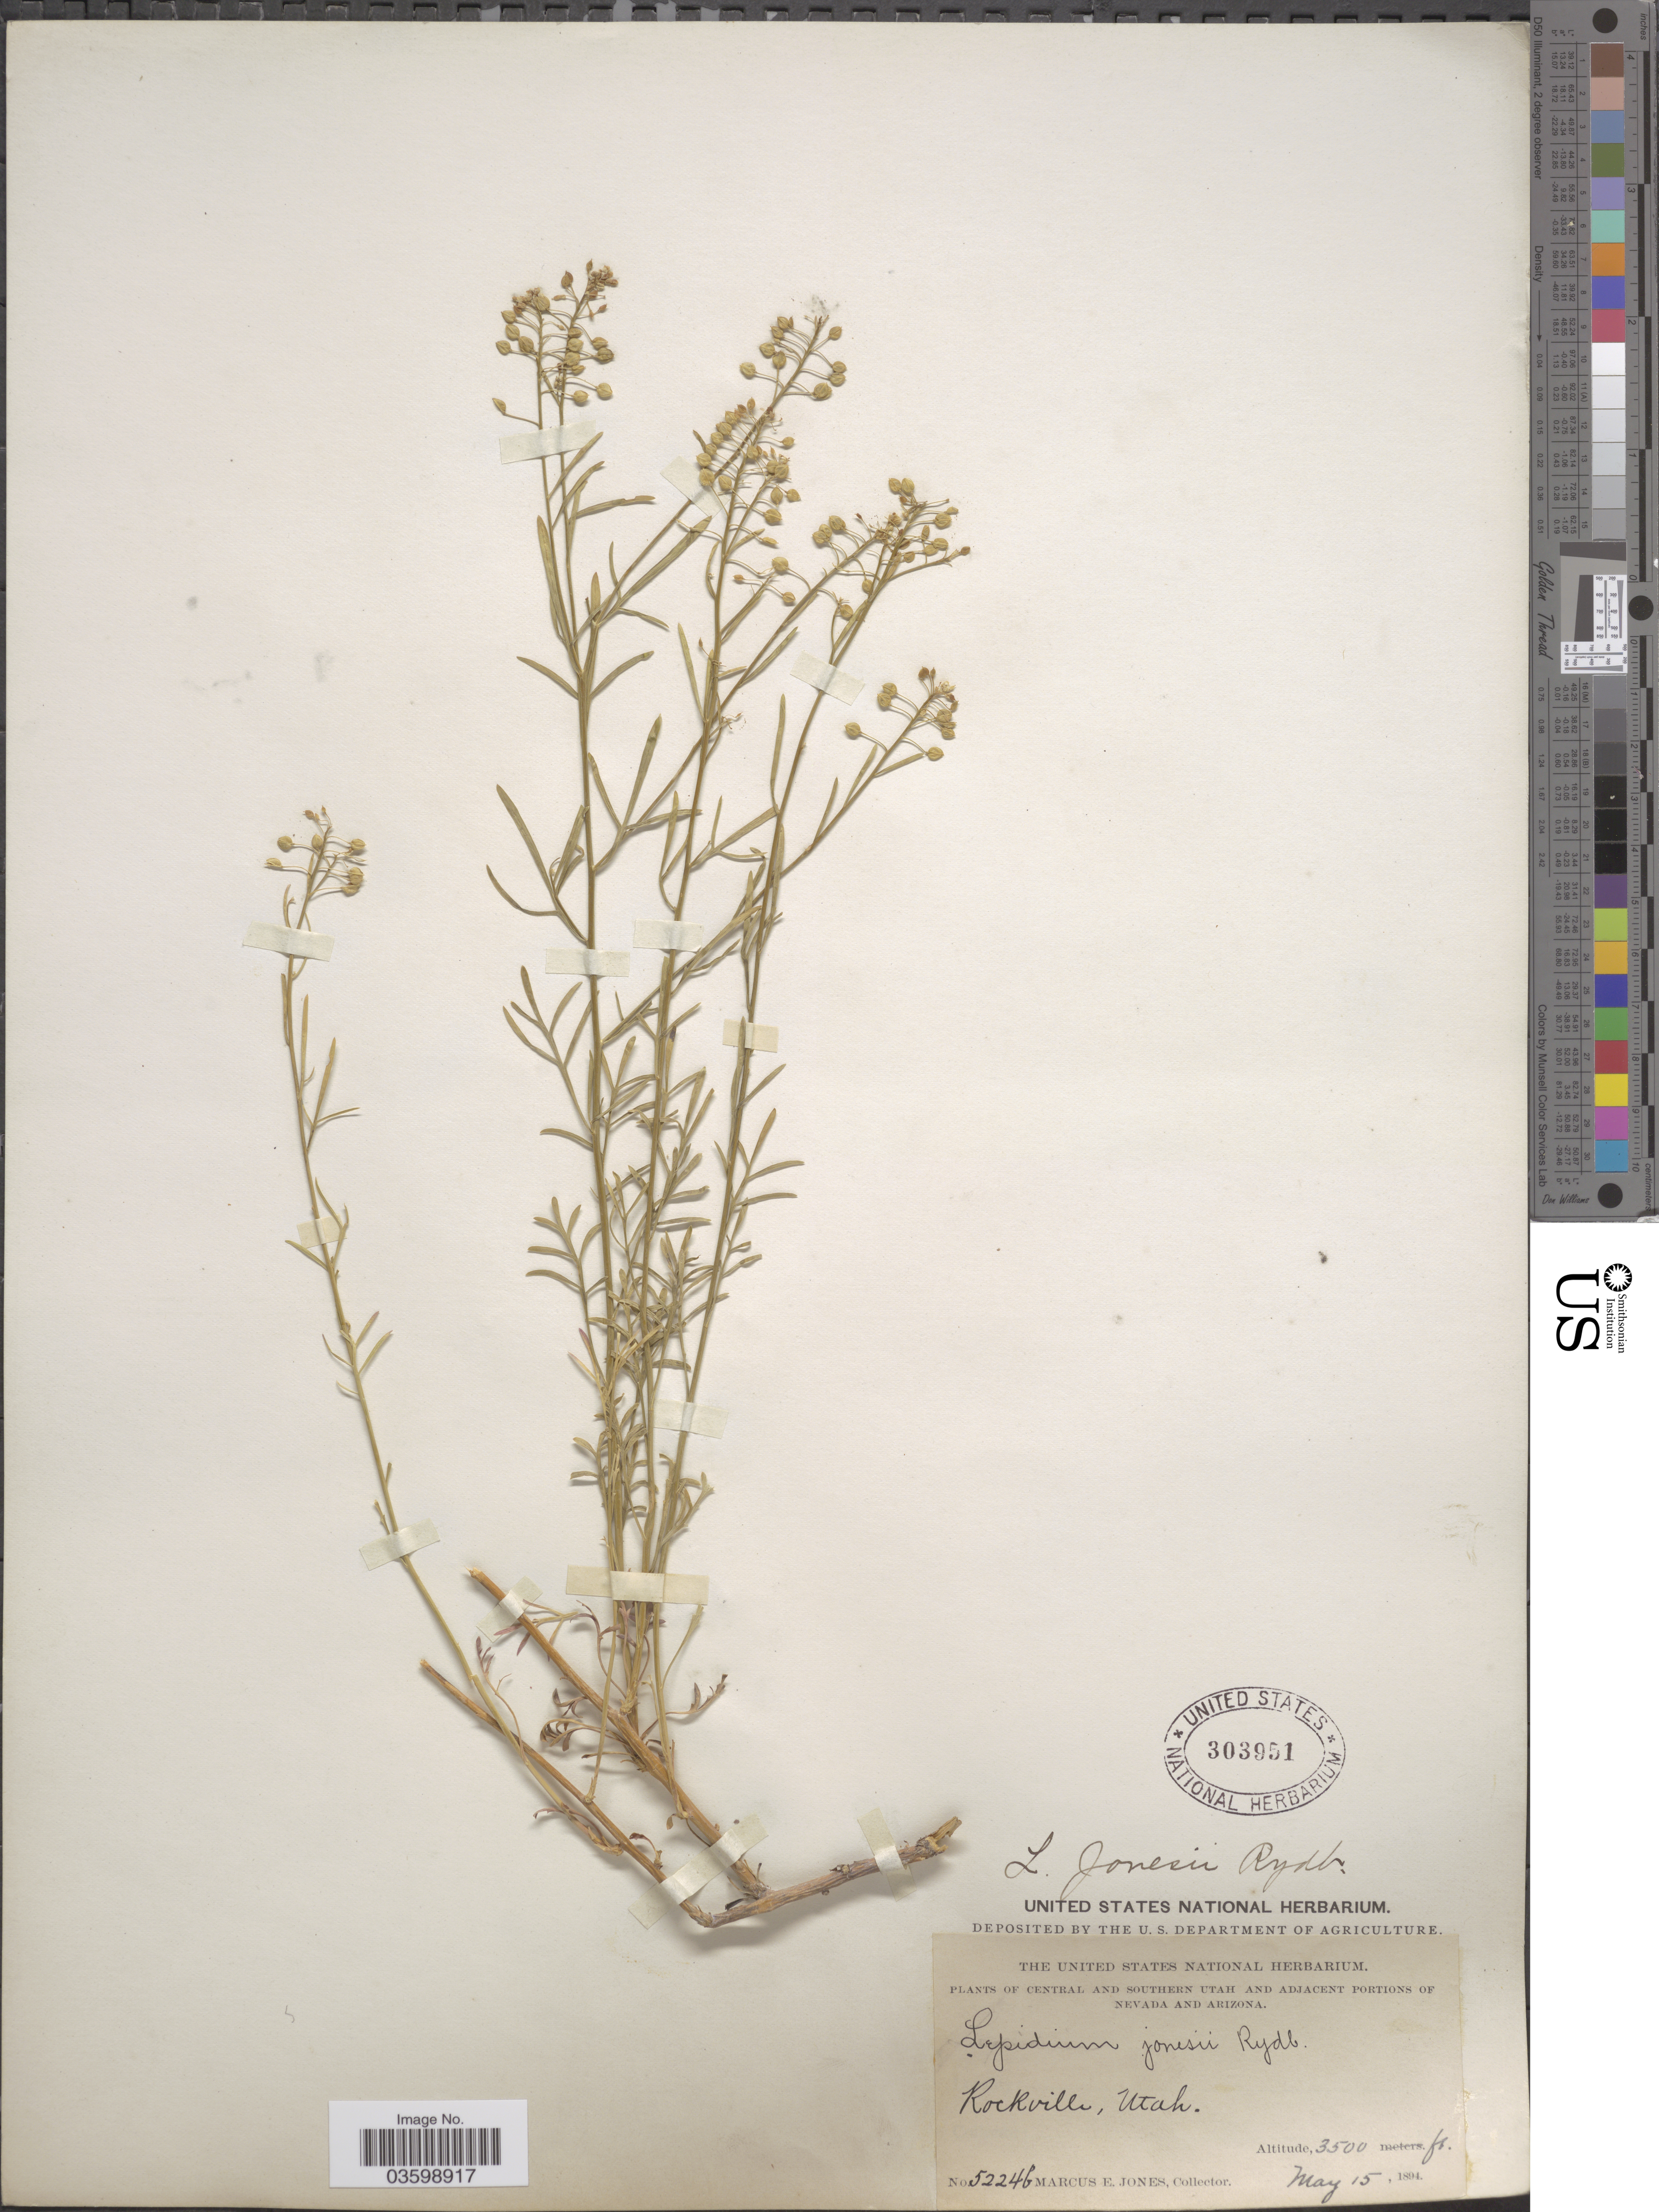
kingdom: Plantae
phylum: Tracheophyta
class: Magnoliopsida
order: Brassicales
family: Brassicaceae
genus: Lepidium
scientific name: Lepidium montanum var. jonesii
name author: (Rydb.) C.L. Hitchc.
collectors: M. E. Jones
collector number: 5224b*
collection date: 1894-05-15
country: United States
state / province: Utah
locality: Central and Southern Utah. Rockville.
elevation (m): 1067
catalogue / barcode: US 303951